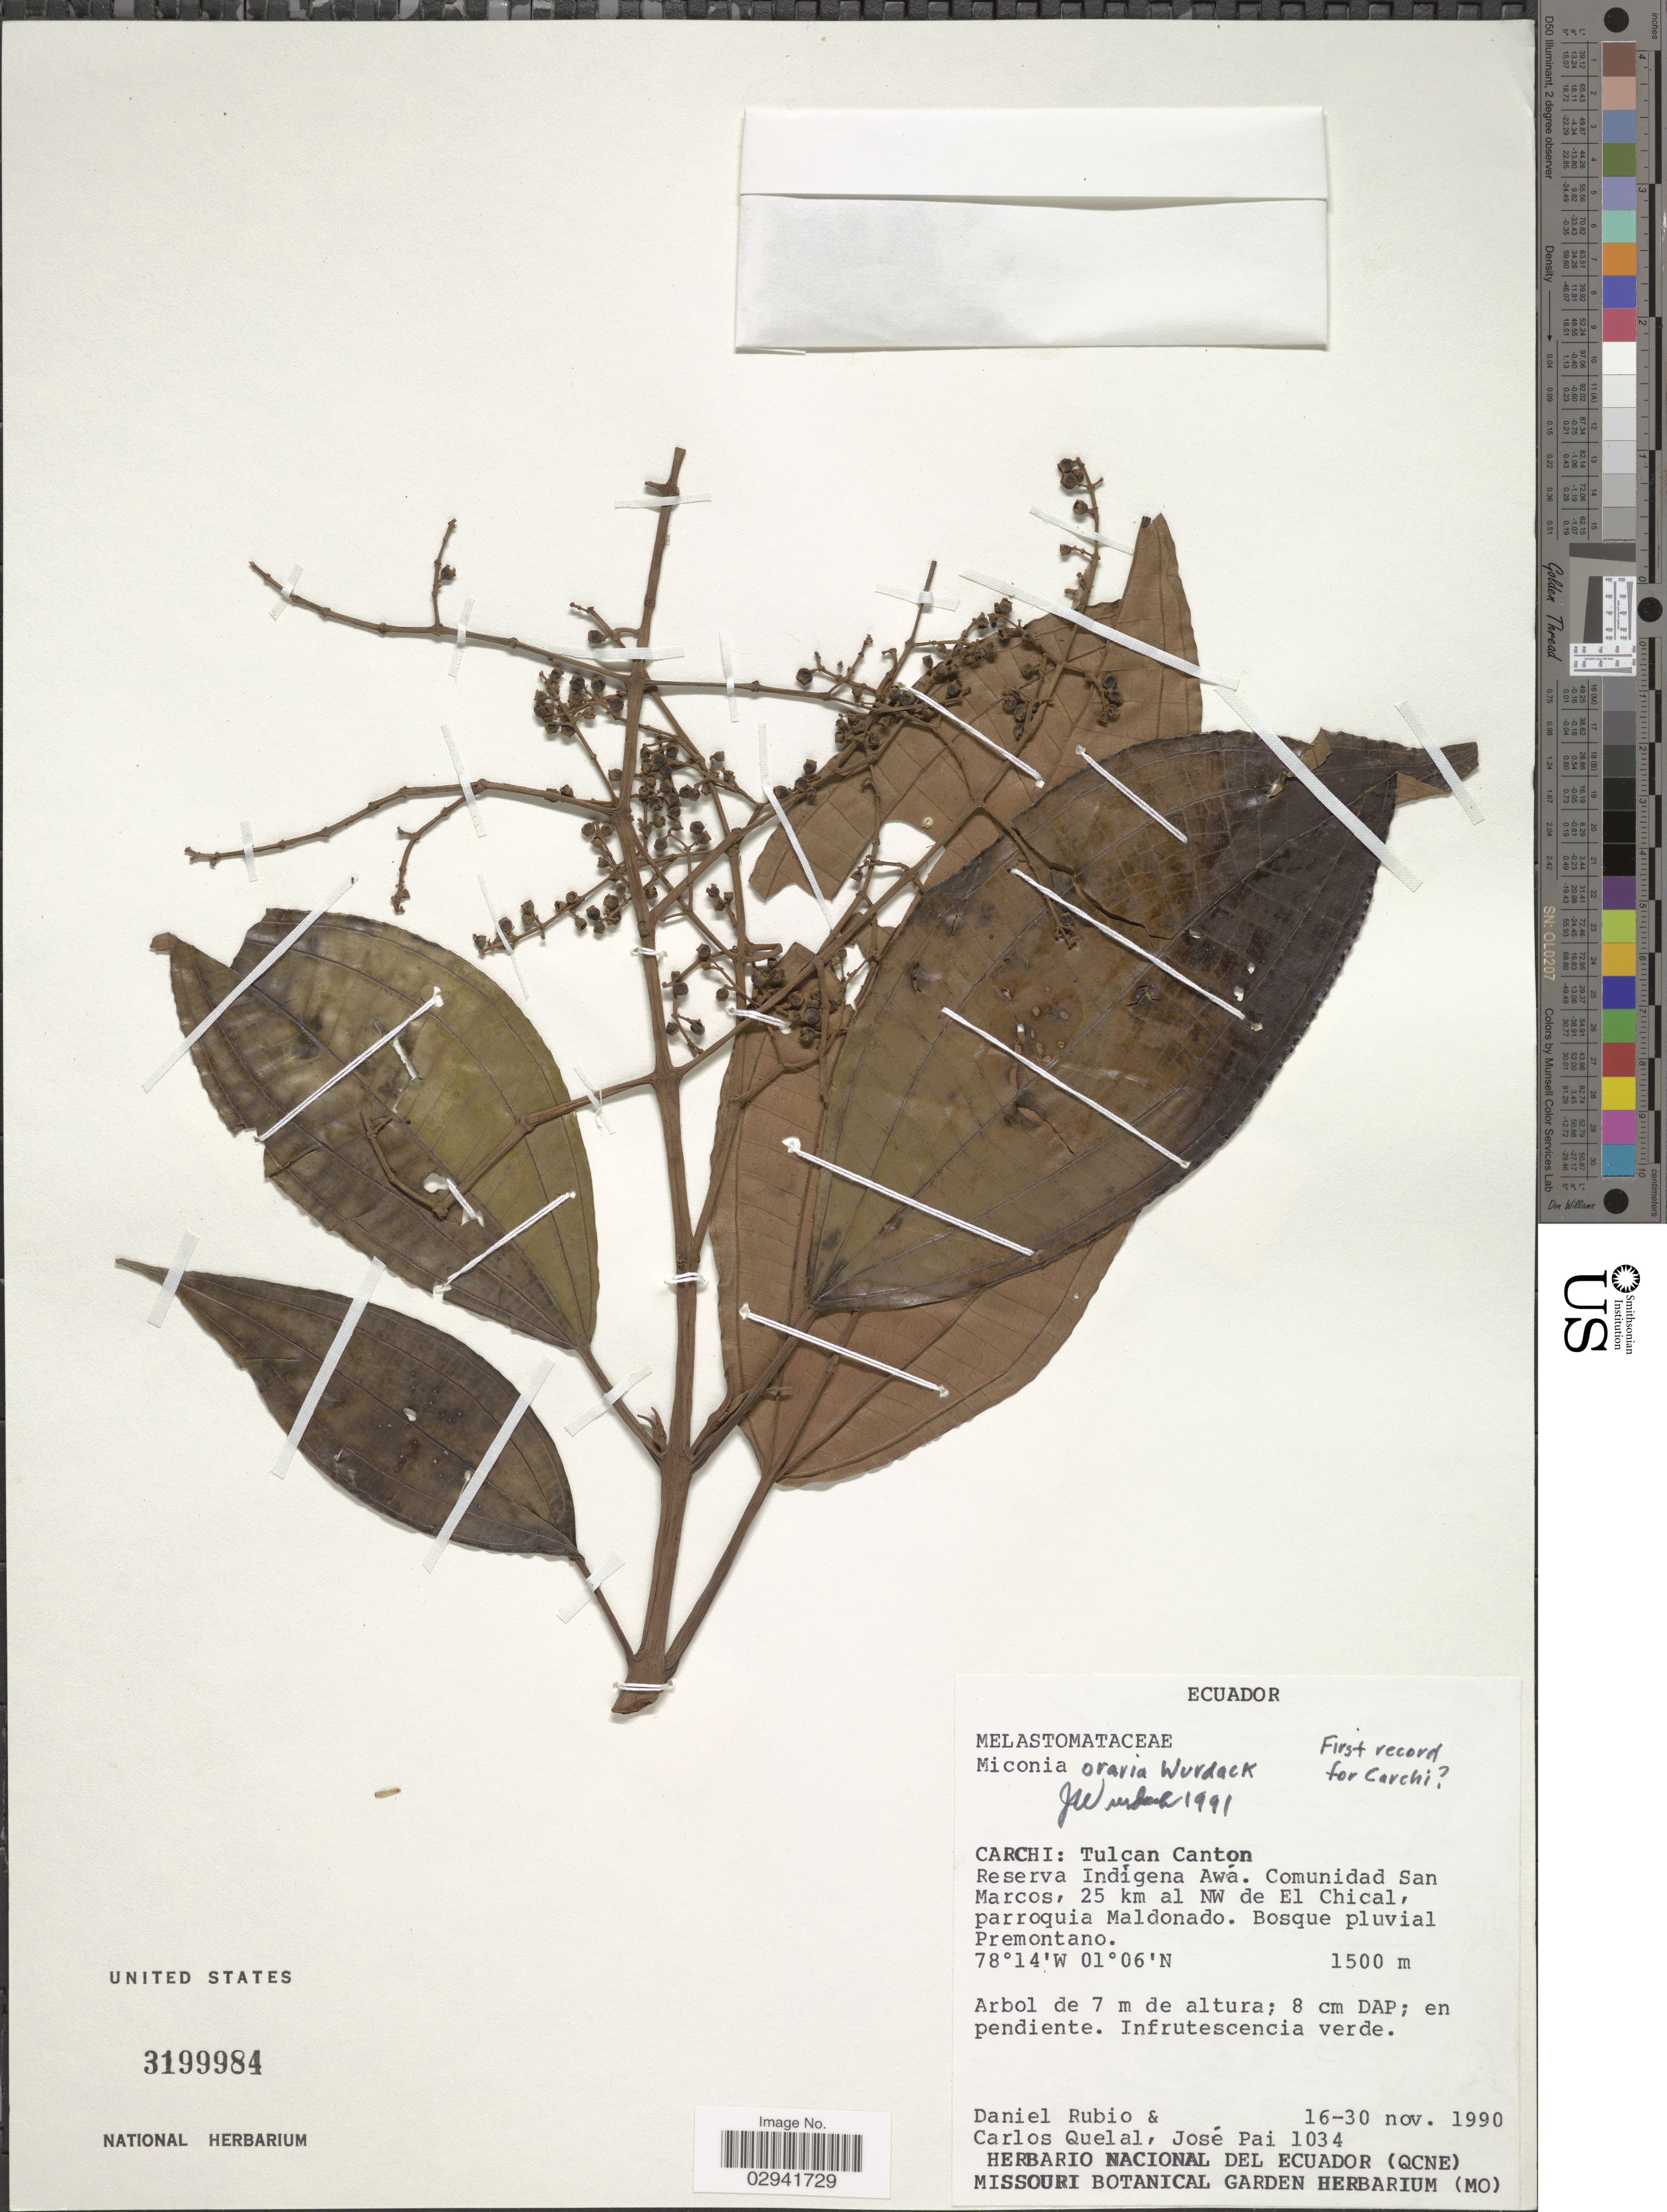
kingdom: Plantae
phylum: Tracheophyta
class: Magnoliopsida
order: Myrtales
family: Melastomataceae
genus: Miconia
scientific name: Miconia oraria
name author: Wurdack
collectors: D. Rubio, C. Quelal & J. Pai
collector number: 1034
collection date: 1990-11-16/1990-11-30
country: Ecuador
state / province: Carchi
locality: Tulcan Canton. Reserva Indígena Awá. Comunidad San Marcos, 25 km al NW de El Chical, parroquia Maldonado.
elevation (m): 1500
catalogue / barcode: US 3199984